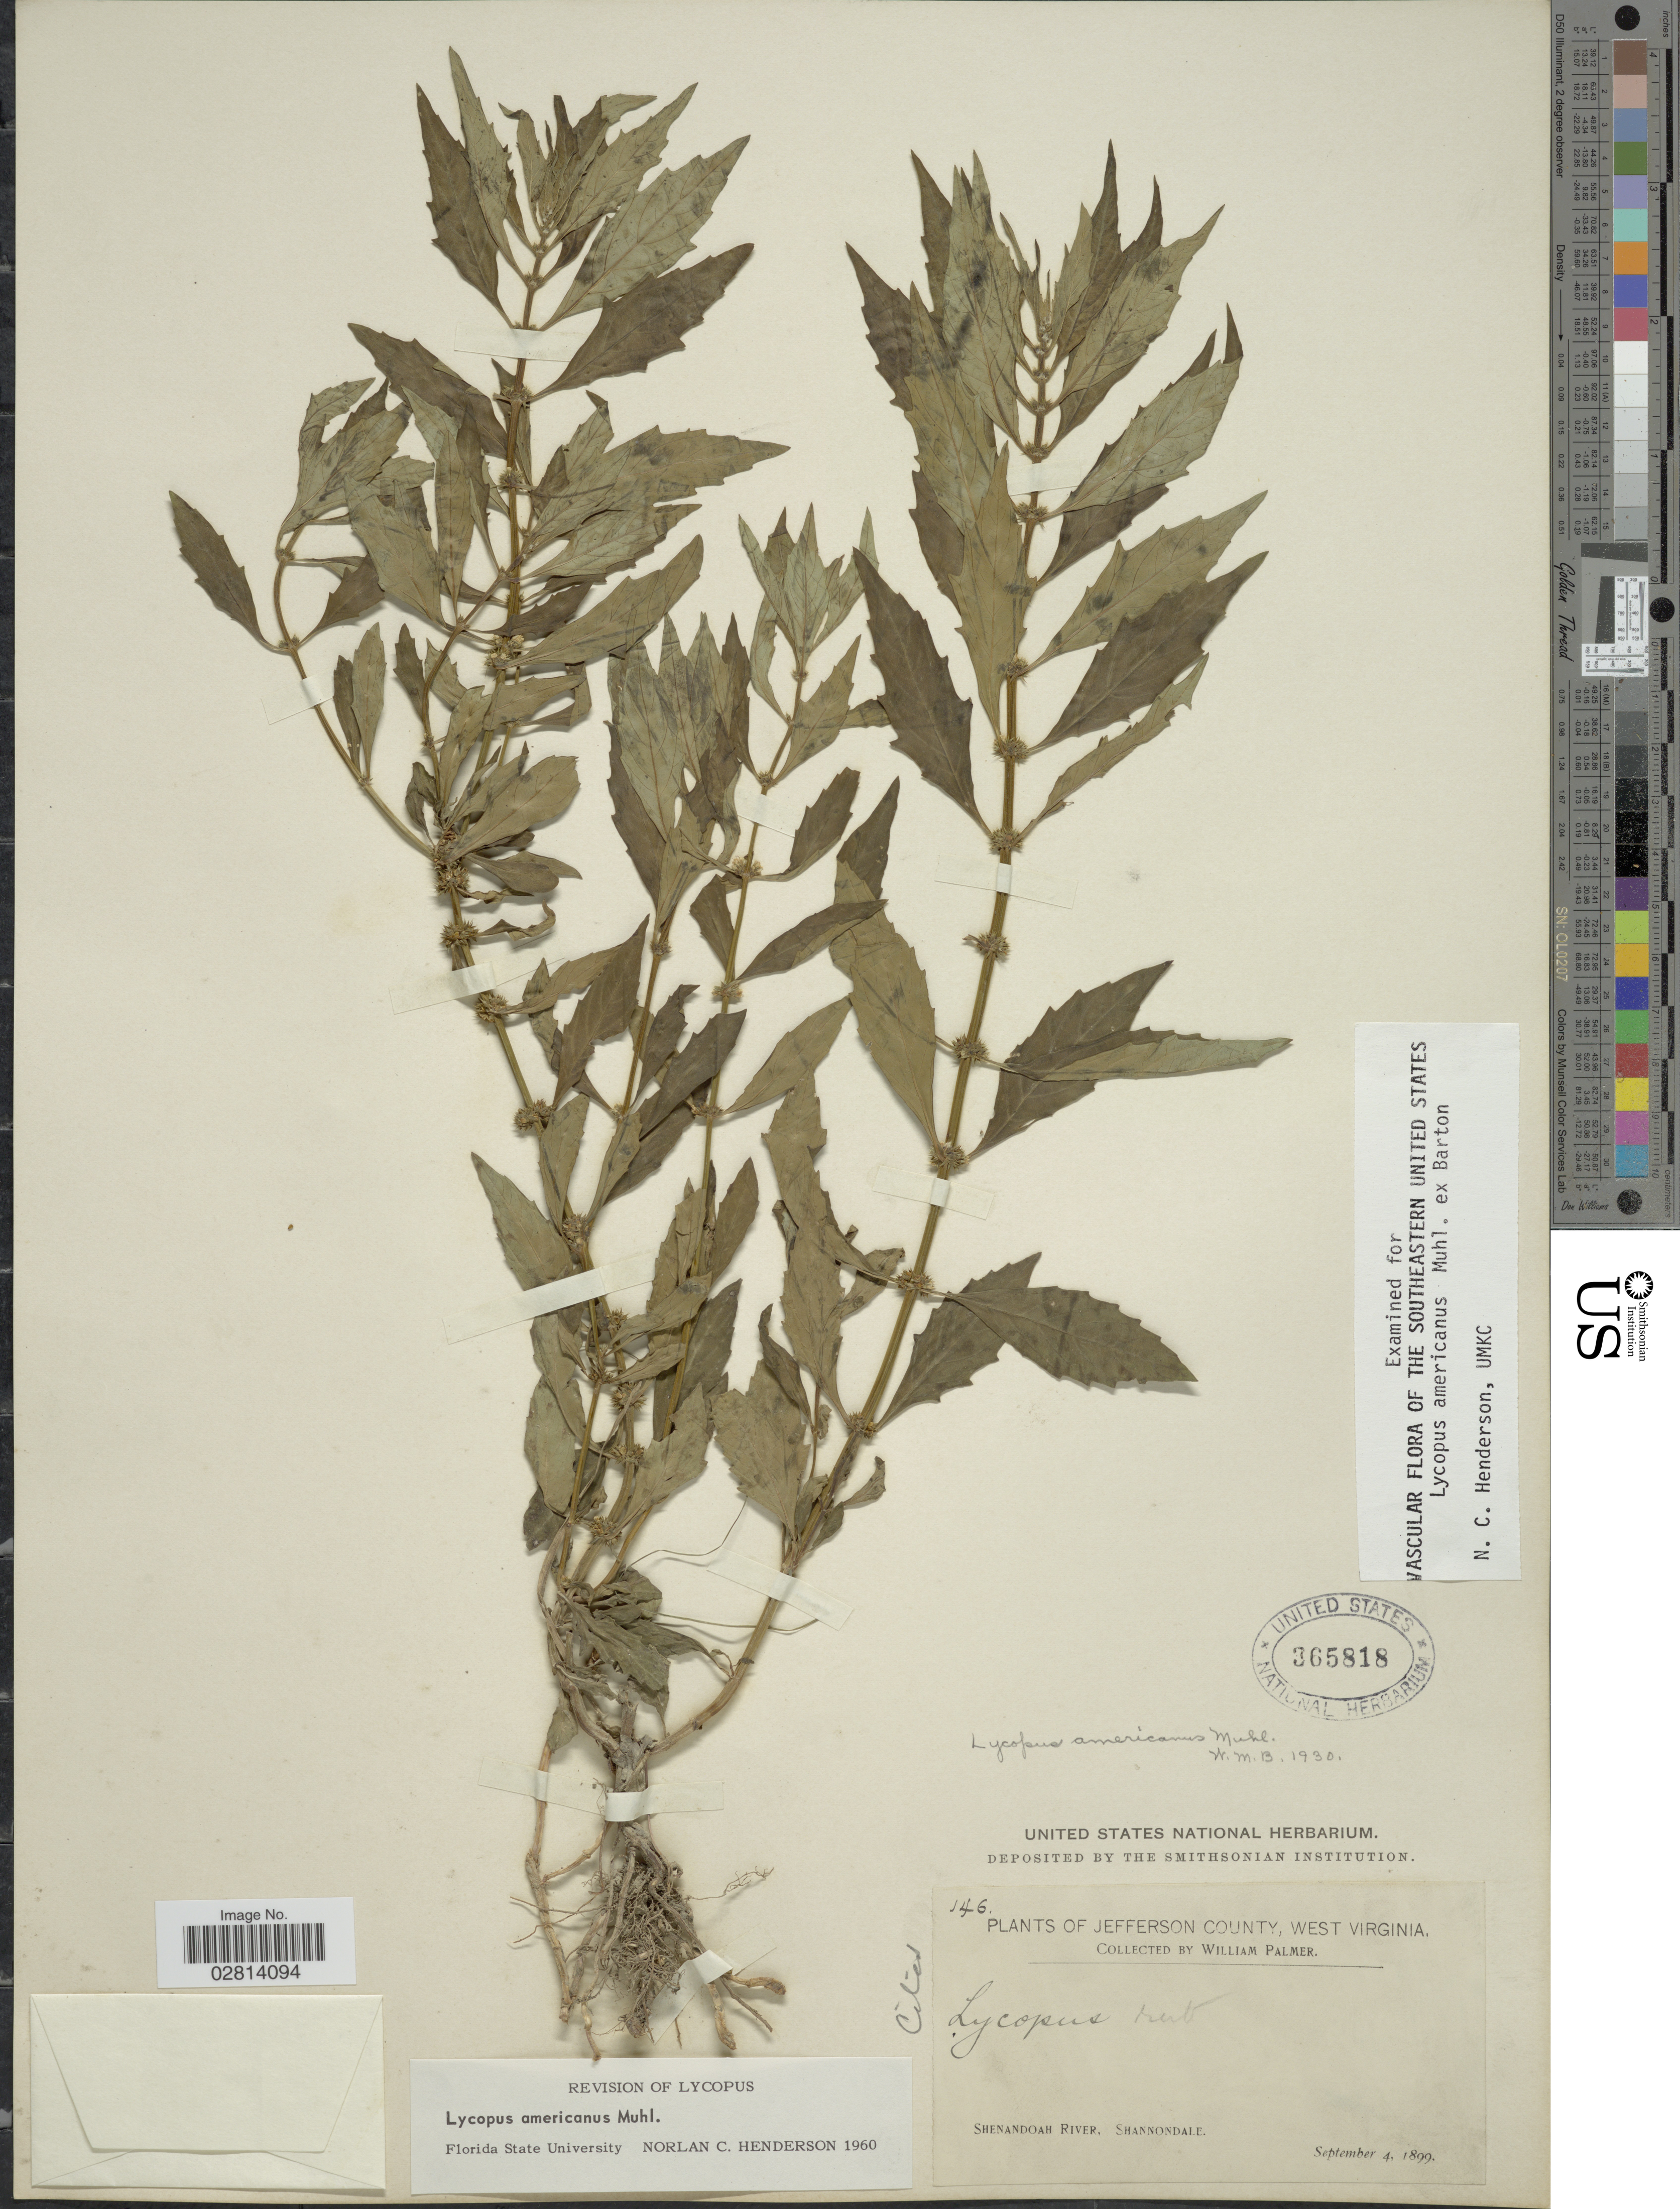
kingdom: Plantae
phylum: Tracheophyta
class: Magnoliopsida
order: Lamiales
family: Lamiaceae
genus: Lycopus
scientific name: Lycopus americanus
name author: Muhl. ex W.P.C. Barton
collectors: W. Palmer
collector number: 146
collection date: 1899-09-04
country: United States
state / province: West Virginia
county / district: Jefferson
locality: Jefferson County, West Virginia, Shenandoah River, Shannondale.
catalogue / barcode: US 365818